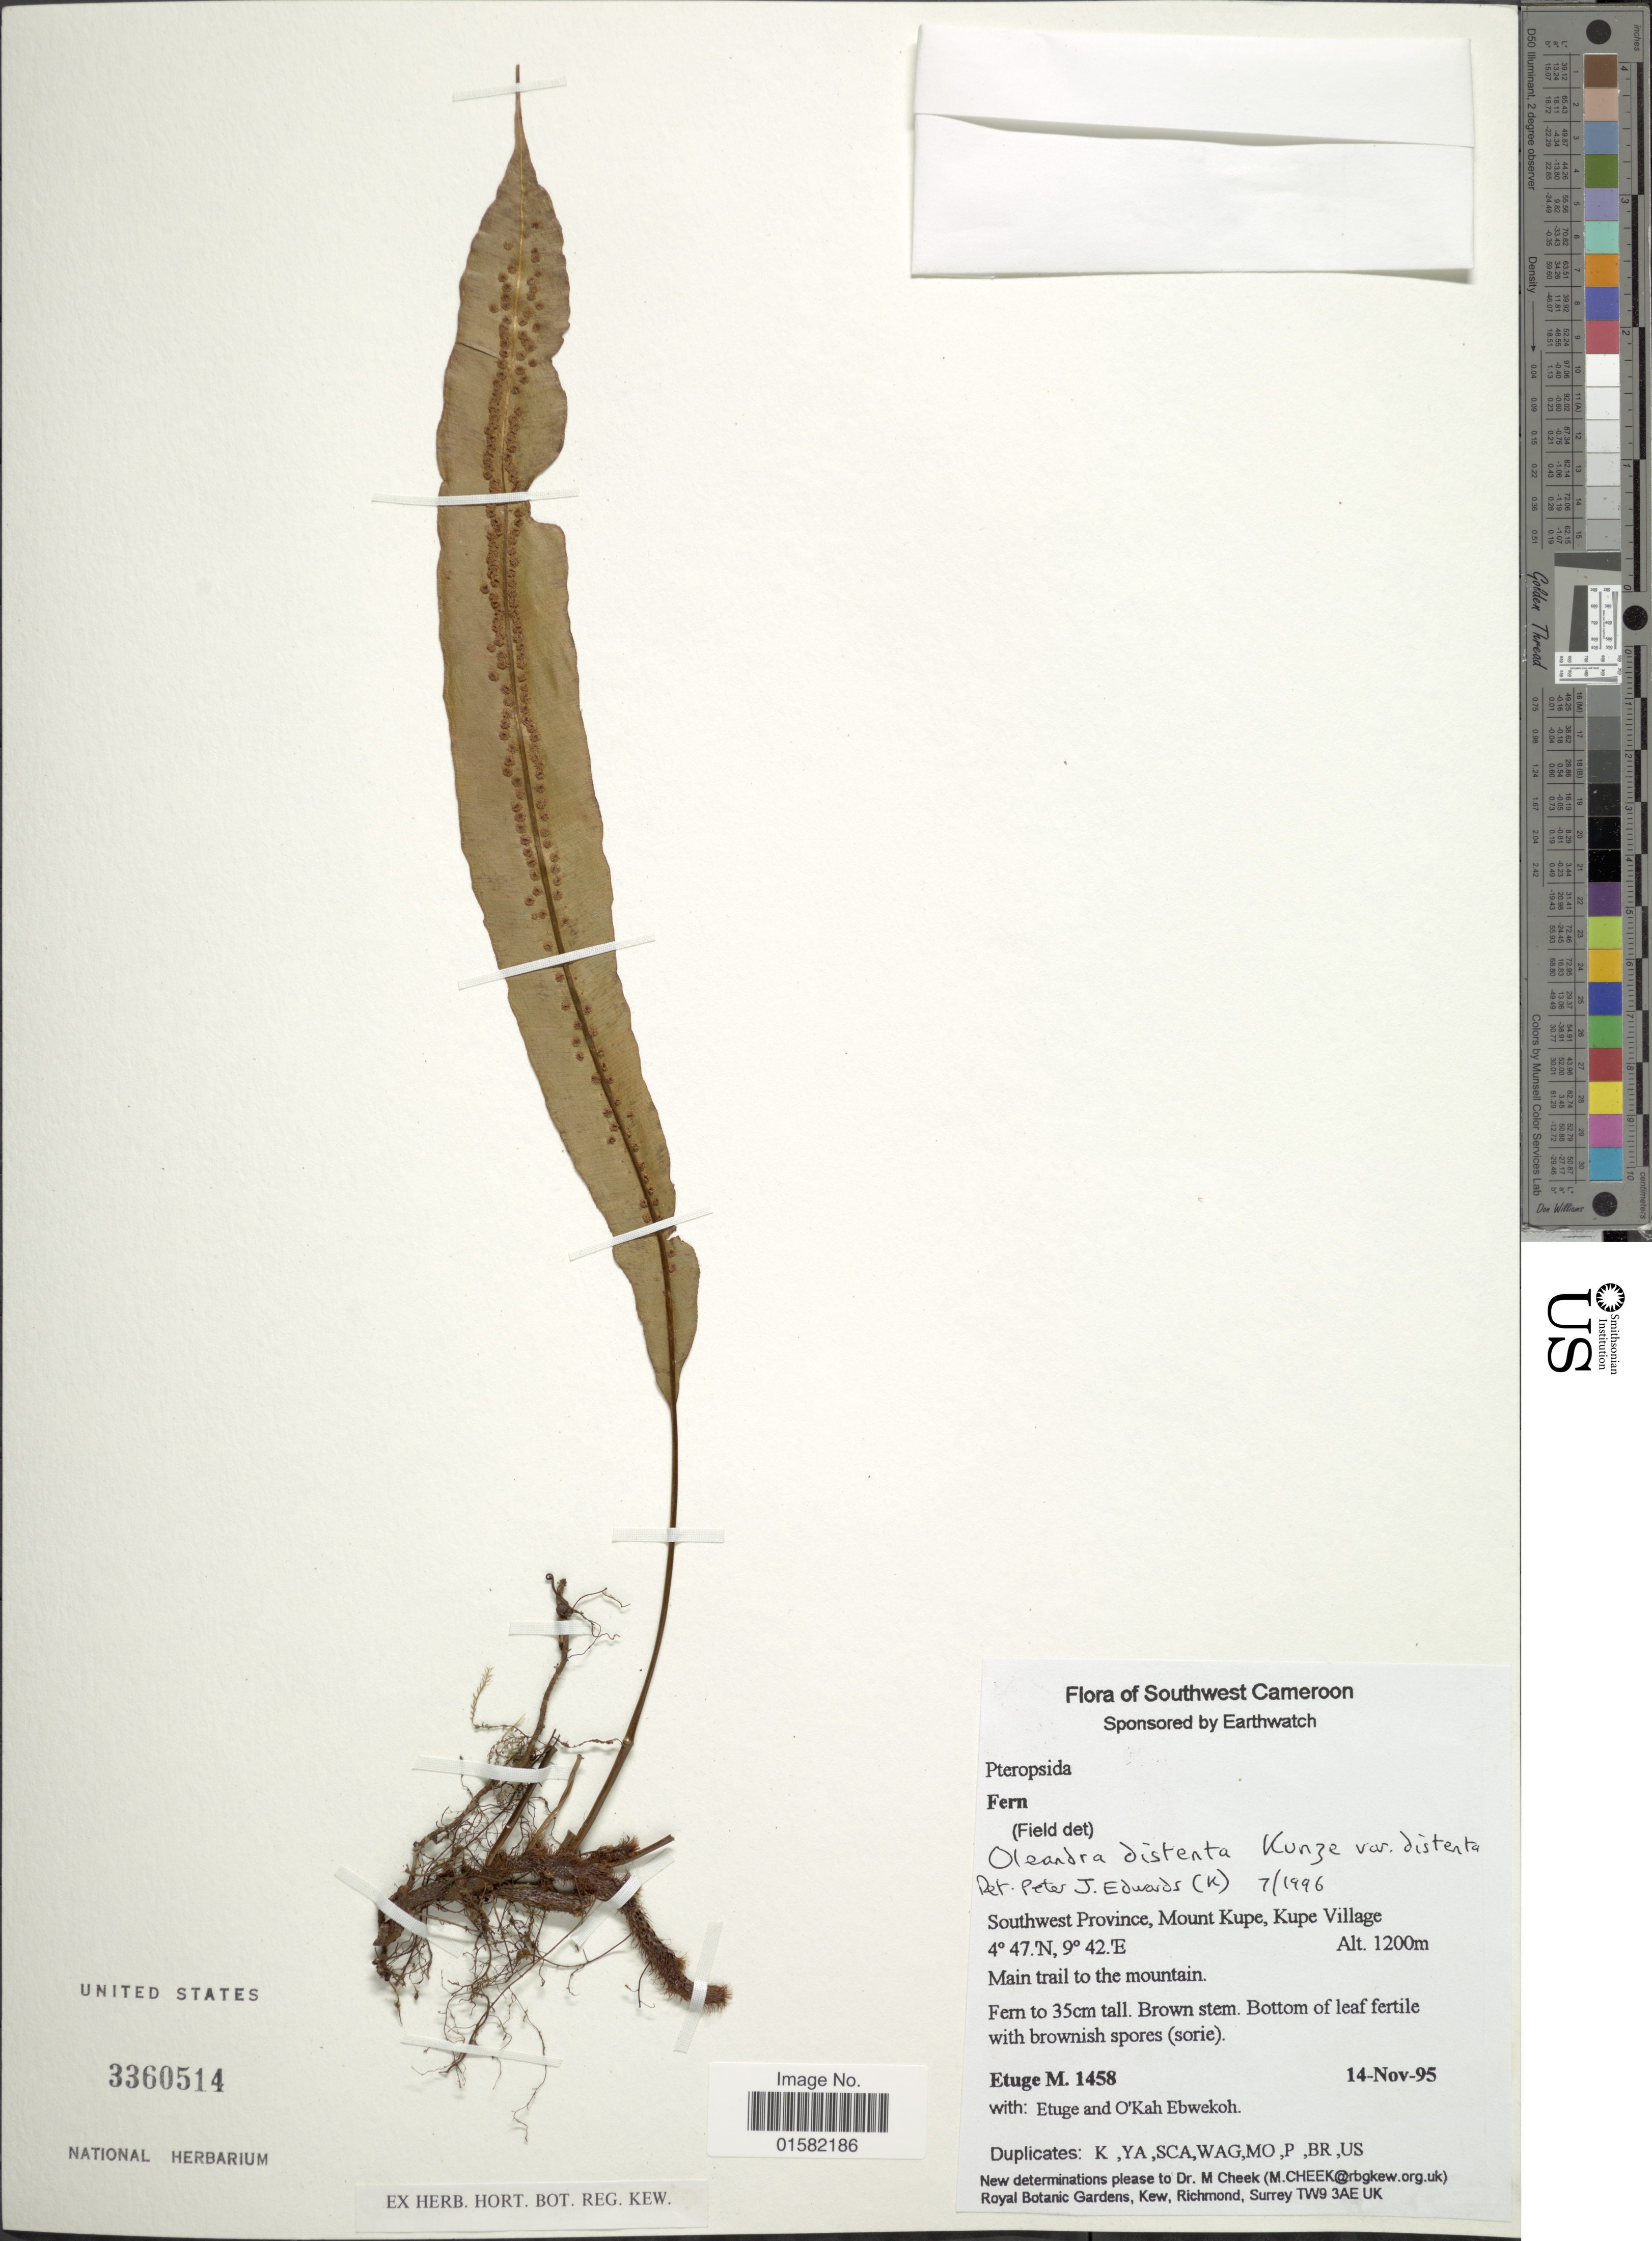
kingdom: Plantae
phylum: Tracheophyta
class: Polypodiopsida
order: Polypodiales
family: Oleandraceae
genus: Oleandra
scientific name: Oleandra articulata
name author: (Sw.) C. Presl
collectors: M. Etuge, Etuge & O. Ebwekoh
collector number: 1458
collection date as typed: Transcribed d/m/y: 14/11/95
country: Cameroon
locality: Southwest Cameroon, Southwest Province, Mount Kupe, Kupe Village.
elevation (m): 1200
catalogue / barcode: US 3360514